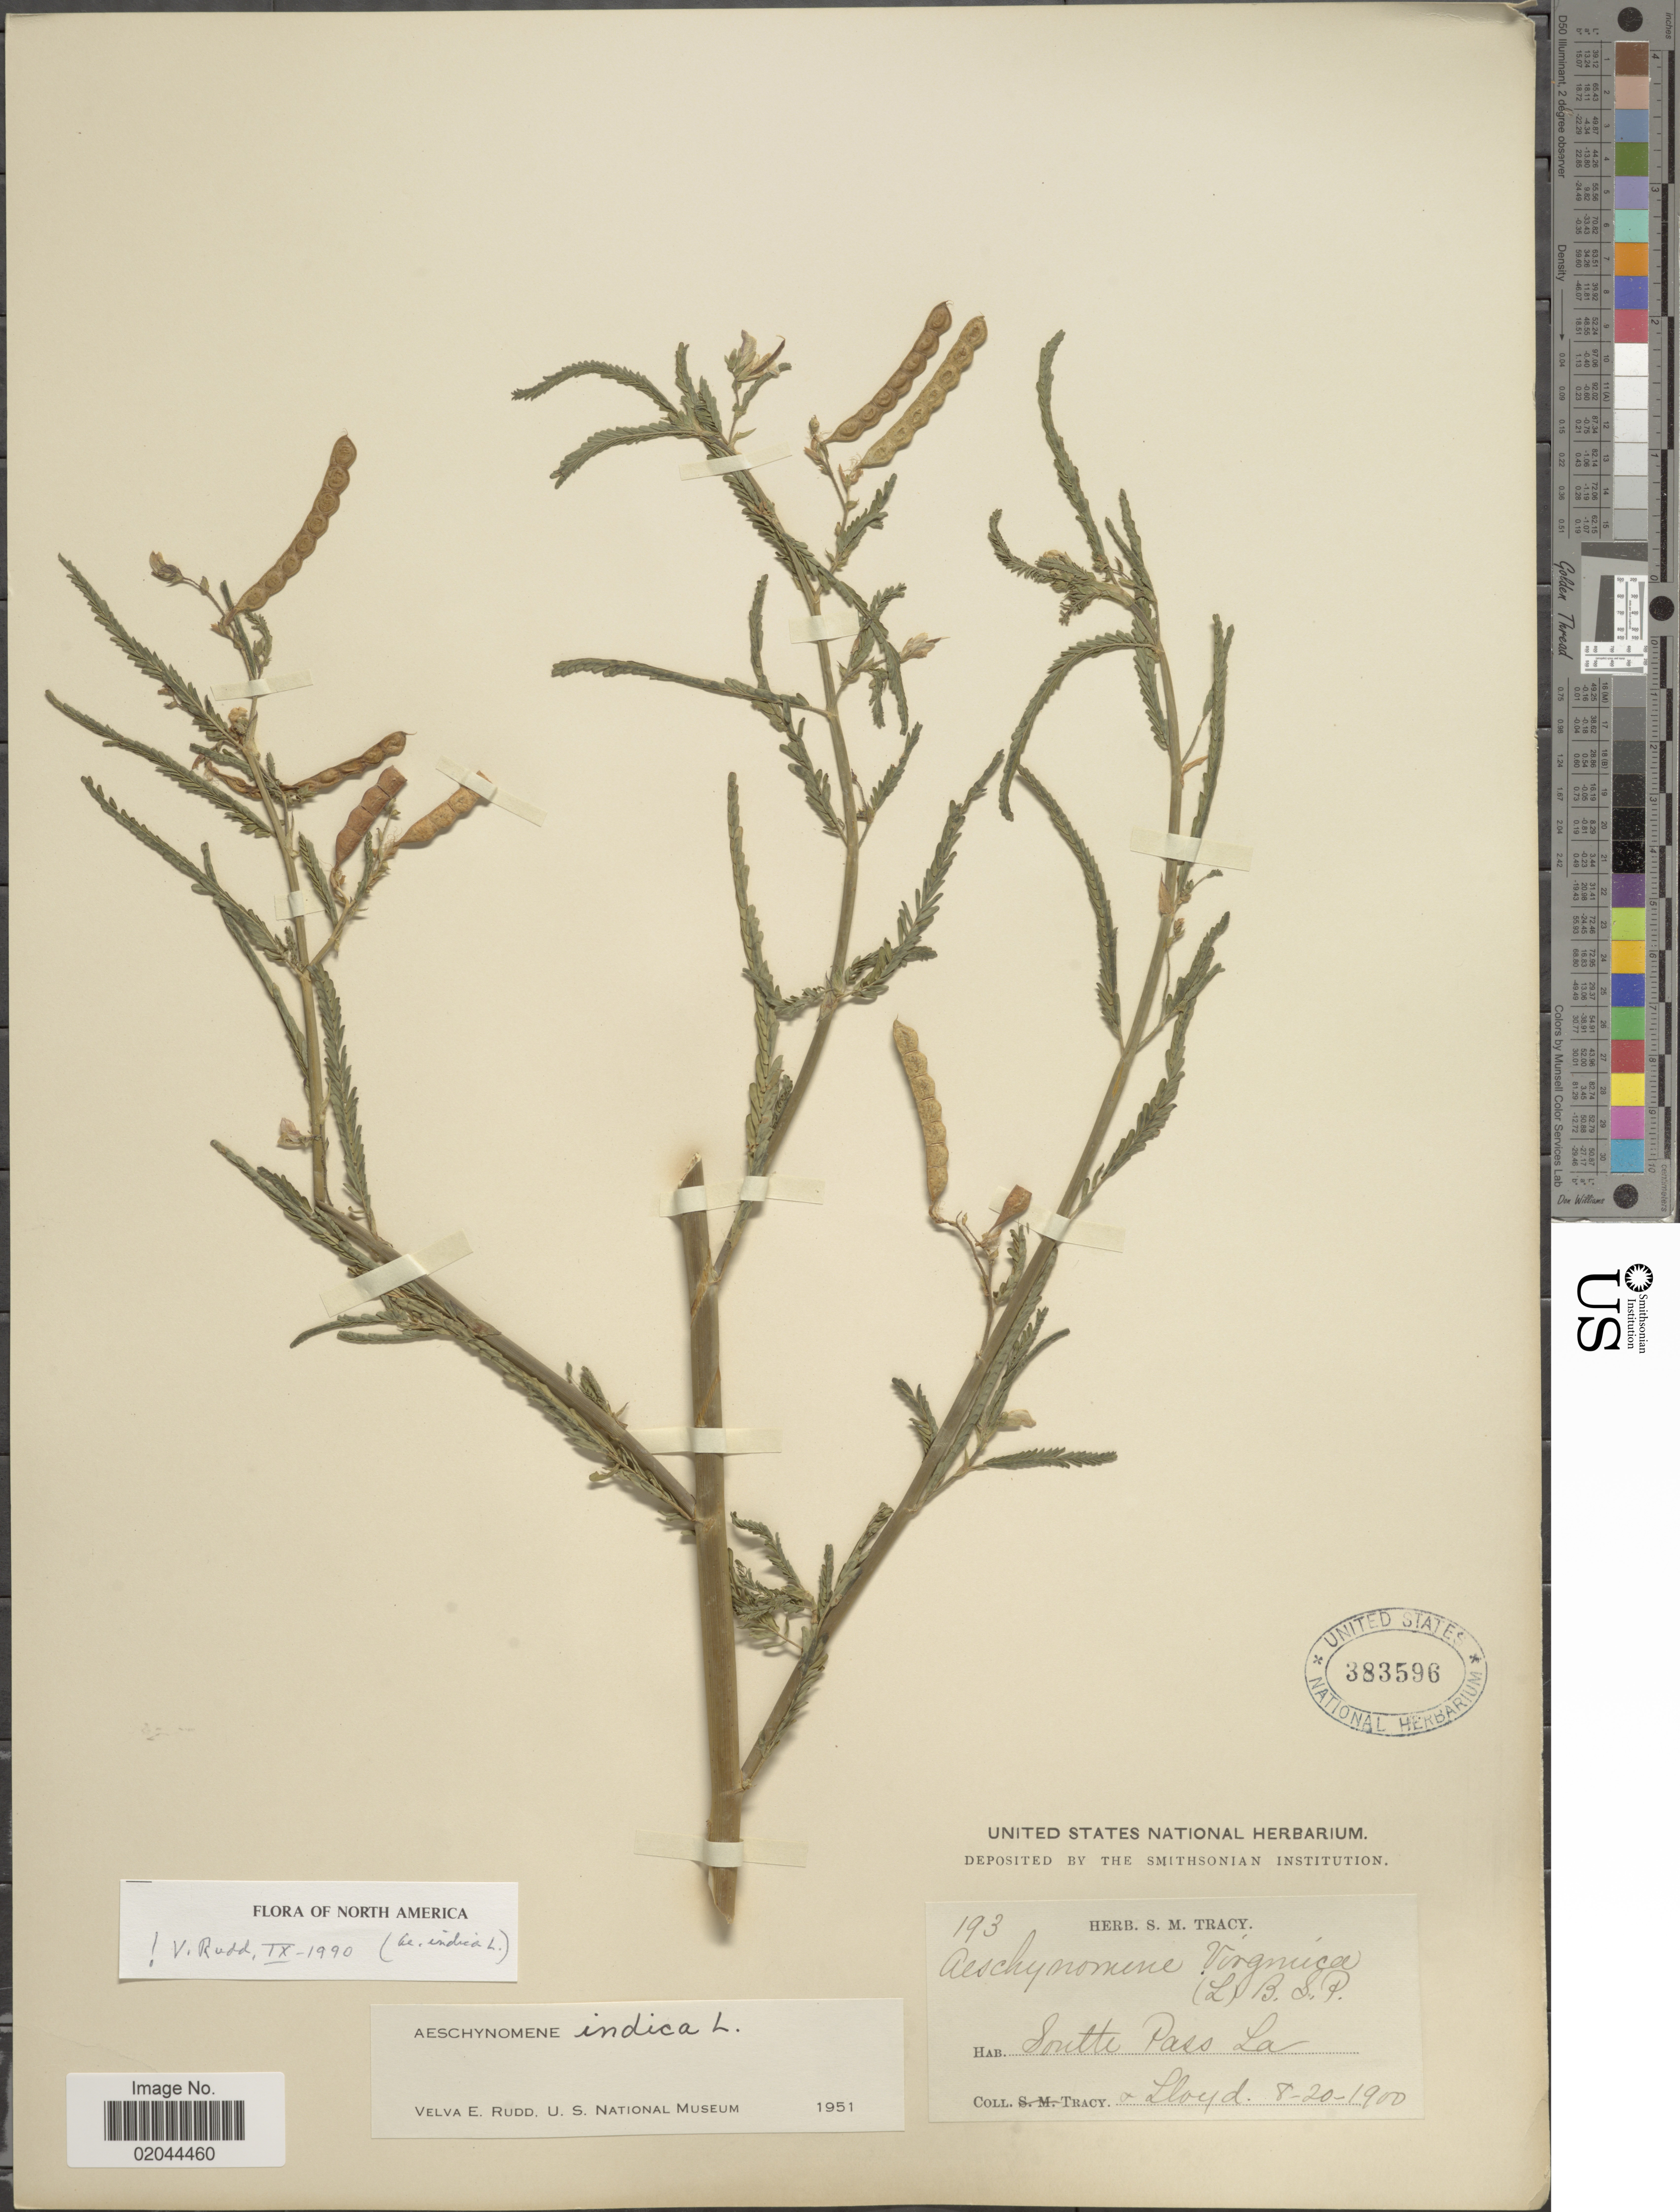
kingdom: Plantae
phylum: Tracheophyta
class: Magnoliopsida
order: Fabales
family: Fabaceae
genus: Aeschynomene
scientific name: Aeschynomene indica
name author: L.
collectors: -- Lloyd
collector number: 193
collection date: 1900-08-20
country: United States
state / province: Louisiana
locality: Soutte Pass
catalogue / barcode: US 383596